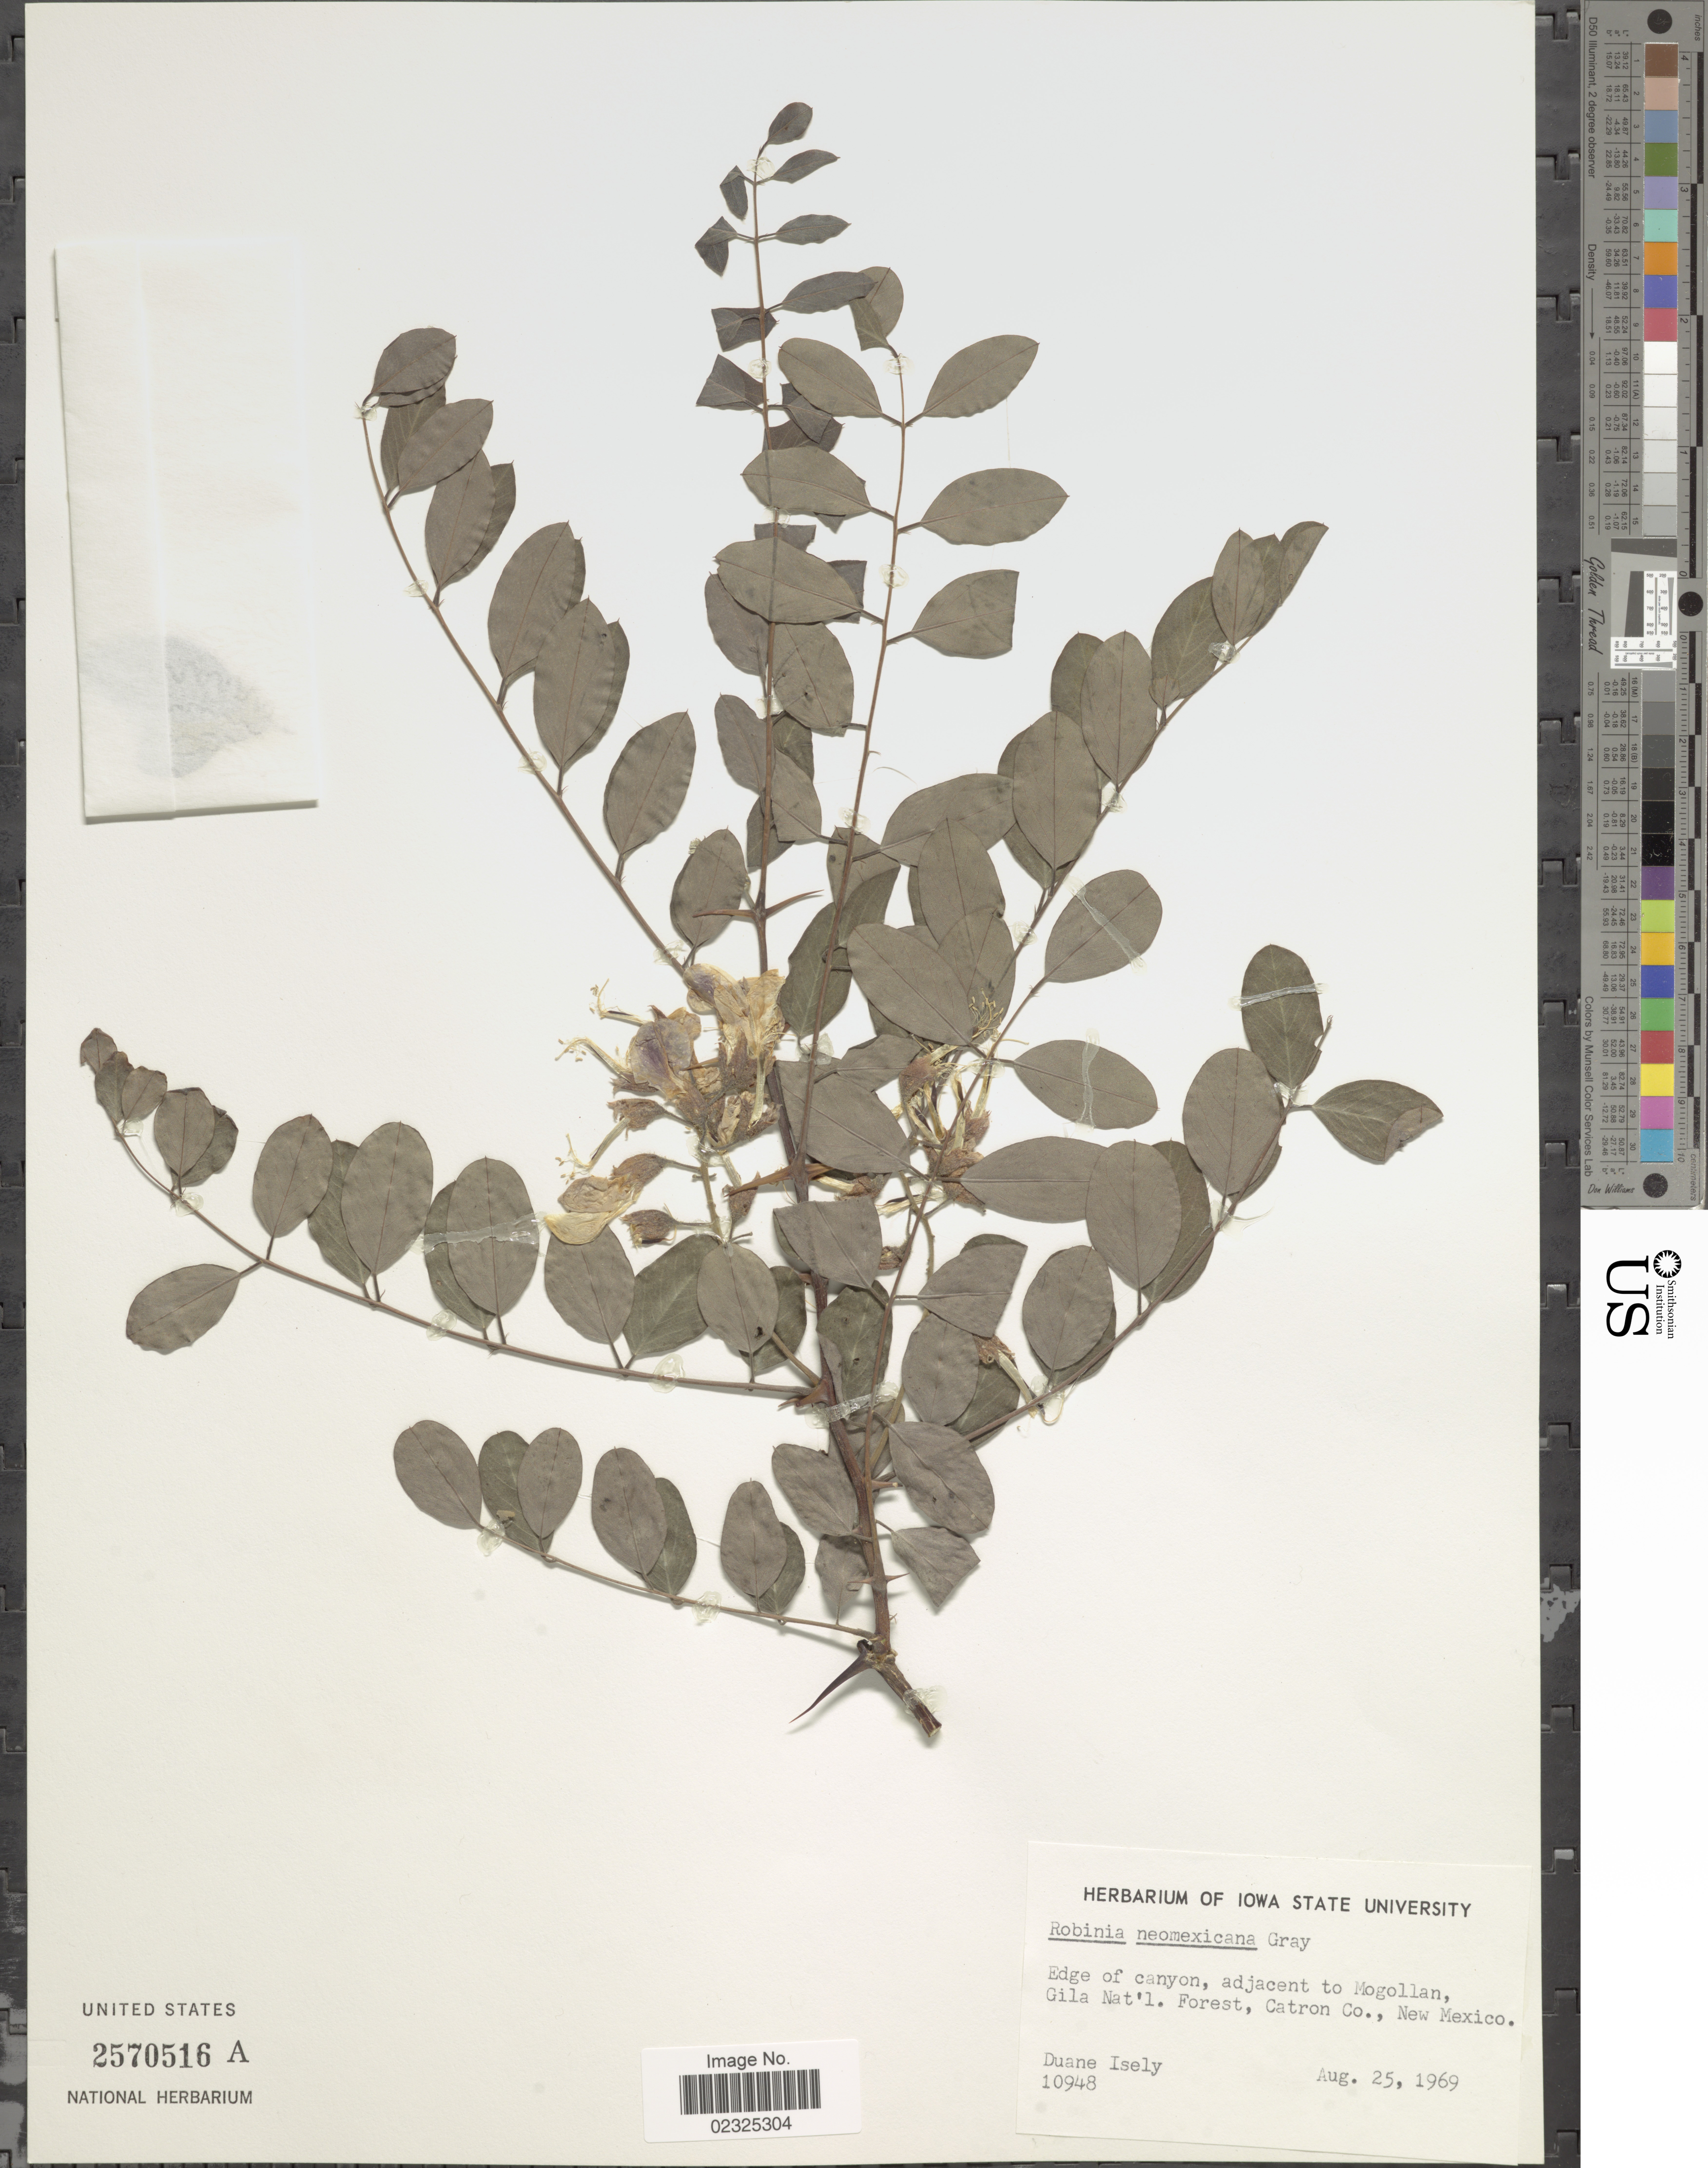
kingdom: Plantae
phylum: Tracheophyta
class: Magnoliopsida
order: Fabales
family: Fabaceae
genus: Robinia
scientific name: Robinia neomexicana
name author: A. Gray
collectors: D. Isely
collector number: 10948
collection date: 1969-08-25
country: United States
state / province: New Mexico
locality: Edge of canyon, adjacent to Mogollan, Gilal Nat'l. Forest, Catron Co.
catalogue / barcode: US 2570516A